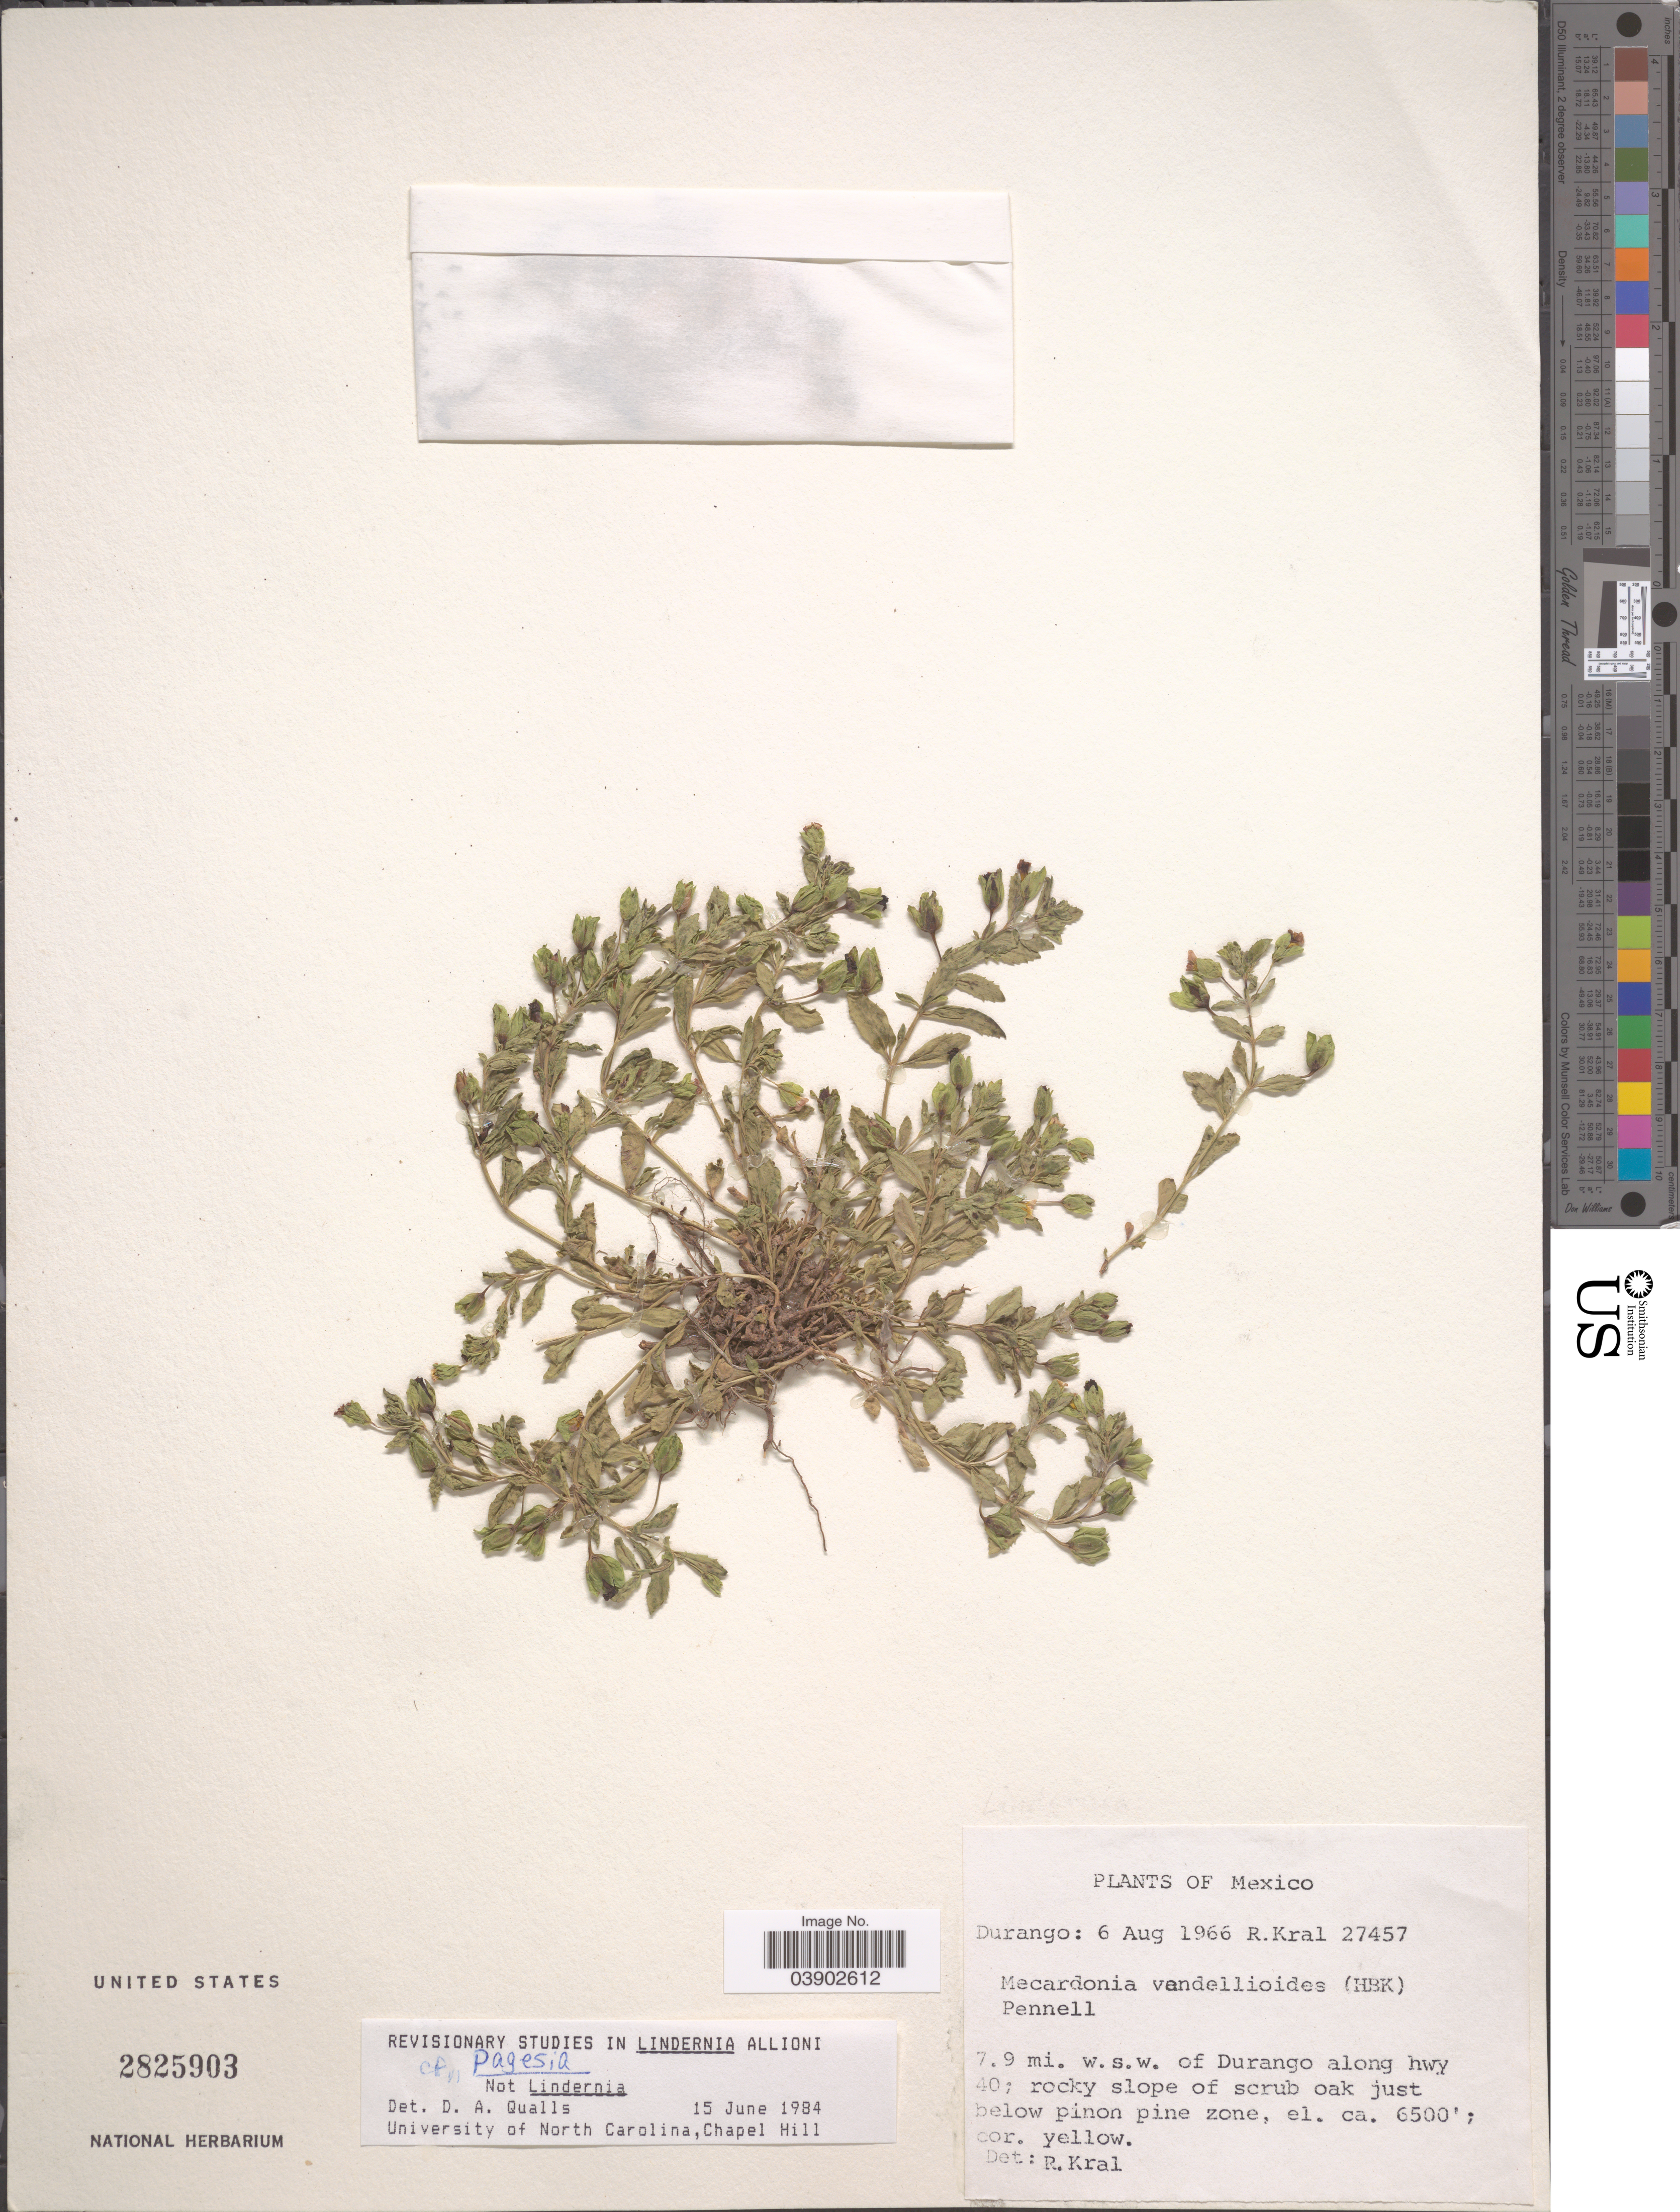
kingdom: Plantae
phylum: Tracheophyta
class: Magnoliopsida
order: Lamiales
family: Plantaginaceae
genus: Mecardonia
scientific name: Mecardonia sp.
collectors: R. Kral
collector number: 27457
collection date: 1966-08-06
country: Mexico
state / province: Durango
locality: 7.9 mi. w.s.w. of Durango along Hwy 40.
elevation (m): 1981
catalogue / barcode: US 2825903